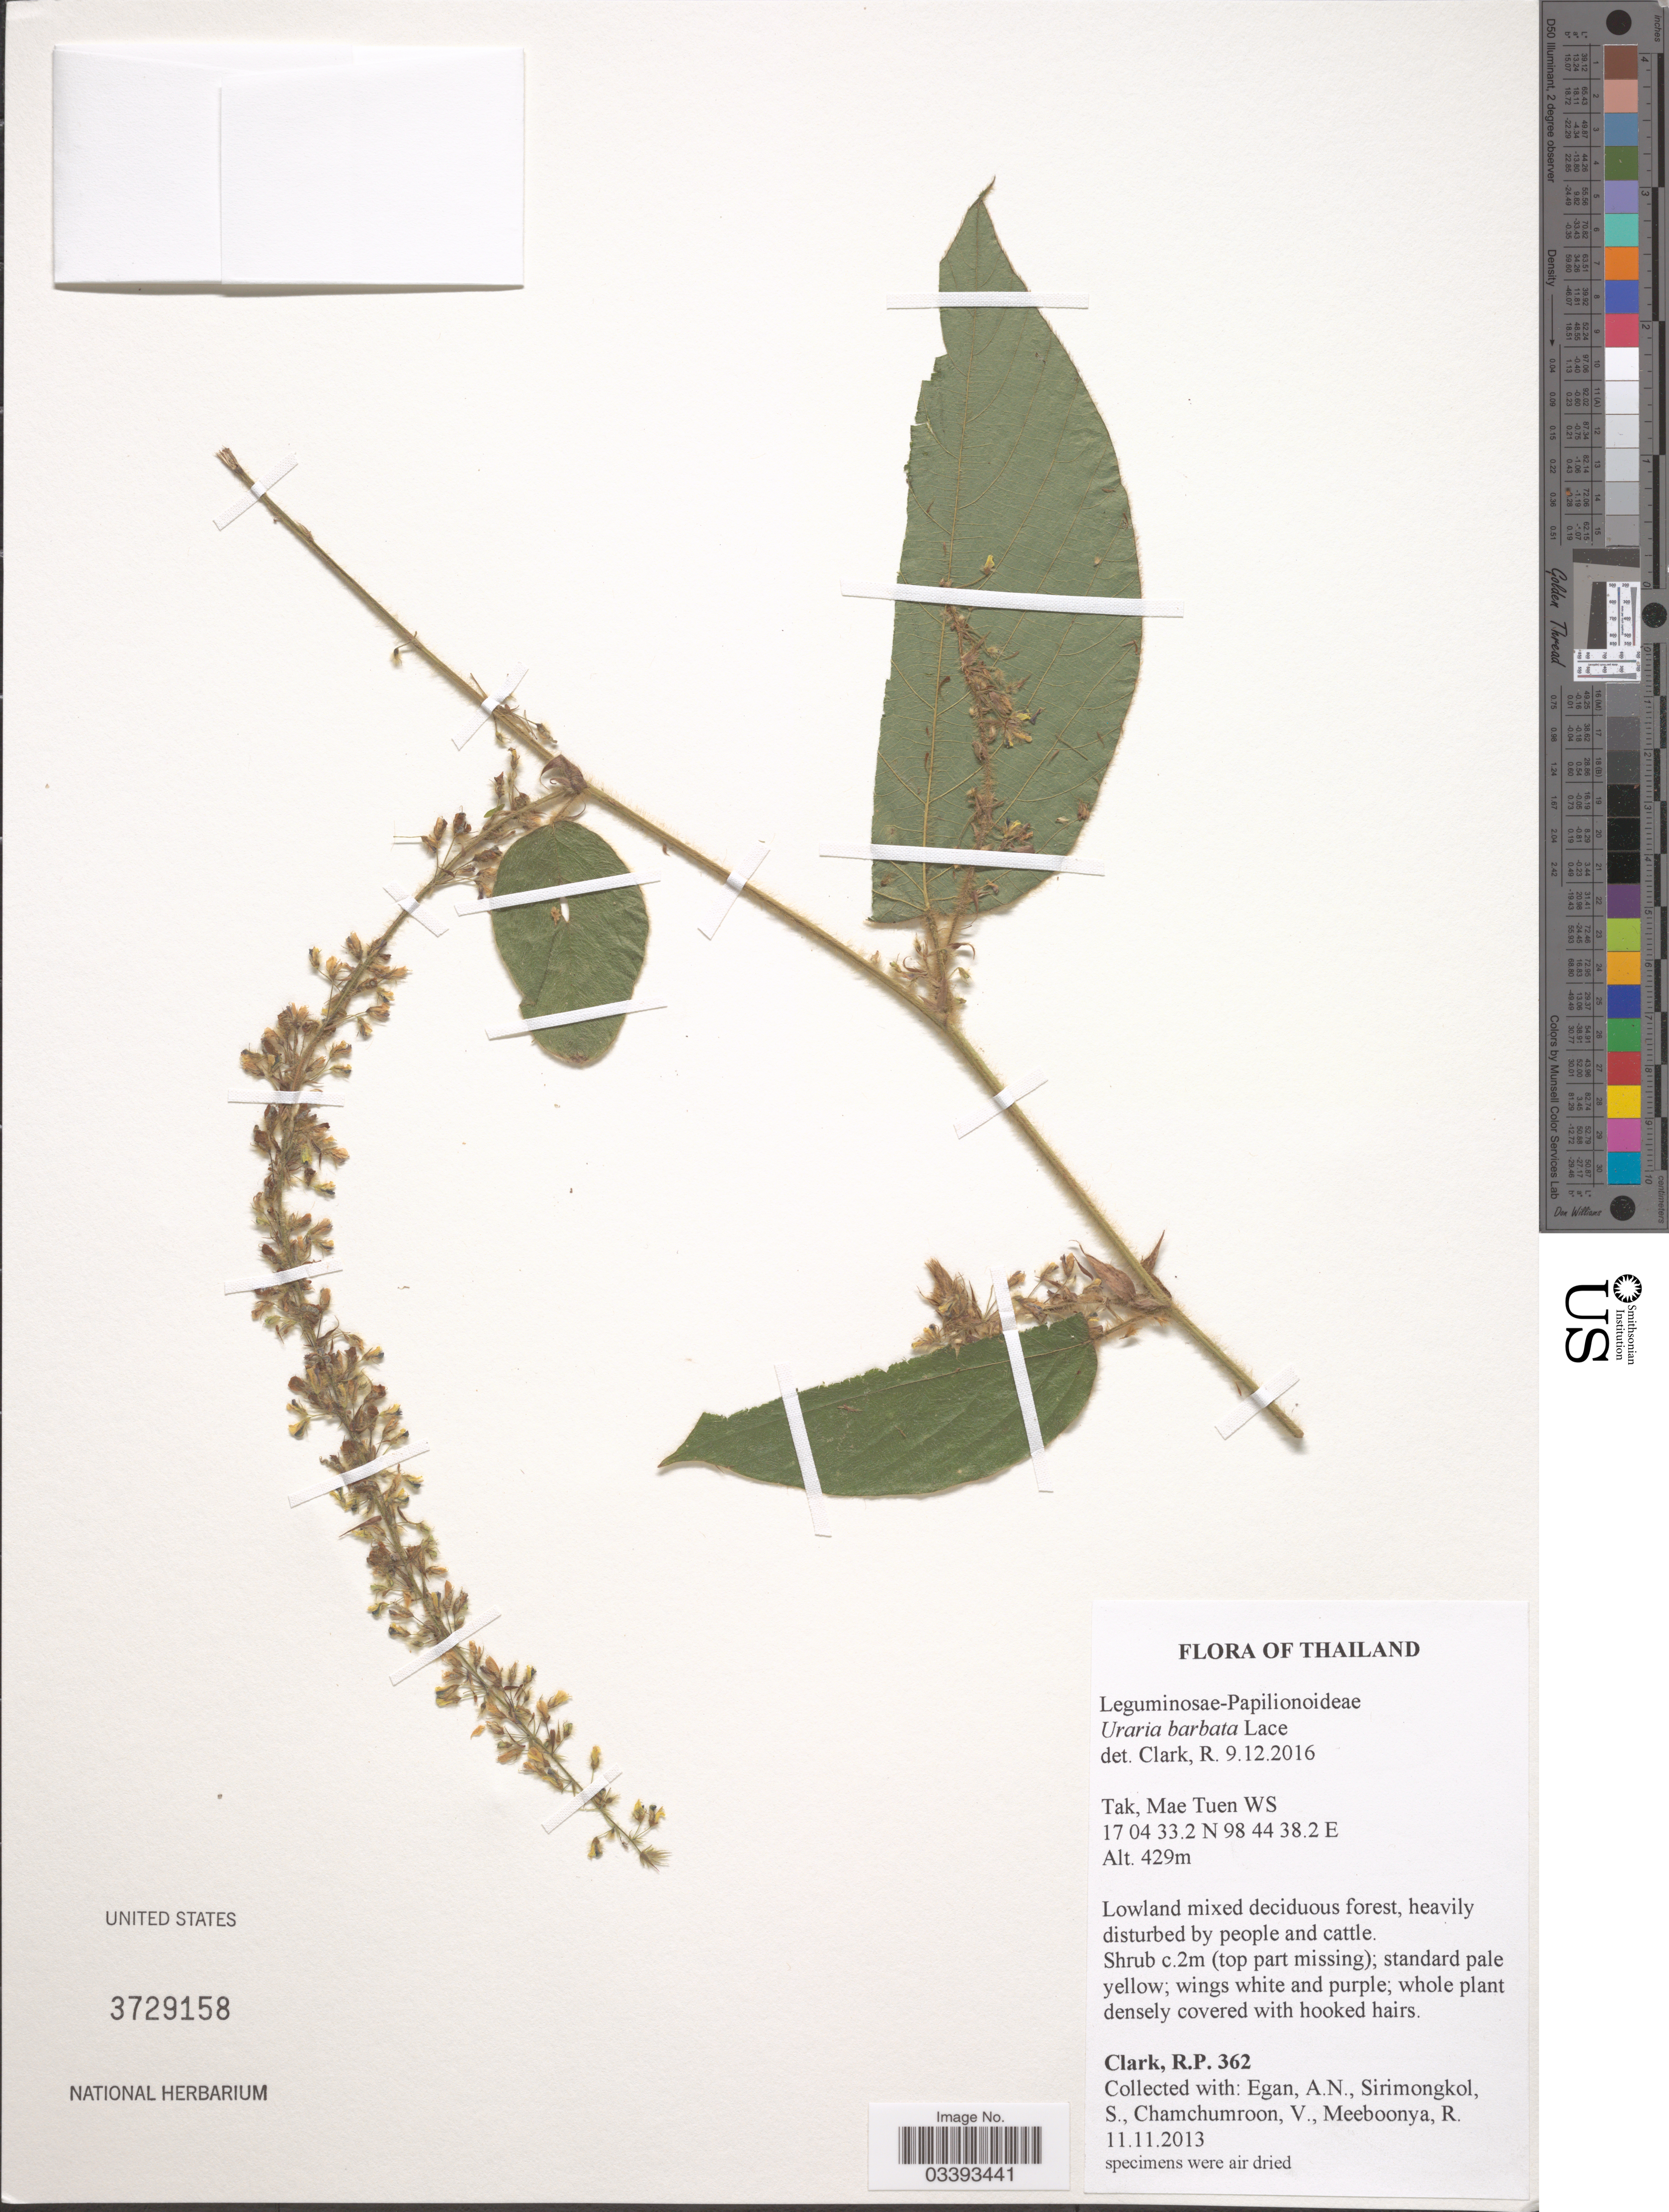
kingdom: Plantae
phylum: Tracheophyta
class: Magnoliopsida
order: Fabales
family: Fabaceae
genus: Sohmaea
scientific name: Sohmaea barbaticaulis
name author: (Iokawa et al.) H. Ohashi & K. Ohashi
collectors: R. P. Clark, A. N. Egan, S. Sirimongkol, V. Chamchumroon & R. Meeboonya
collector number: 362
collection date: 2013-11-11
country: Thailand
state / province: Tak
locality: Mae Tuen WS.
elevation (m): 429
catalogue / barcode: US 3729158